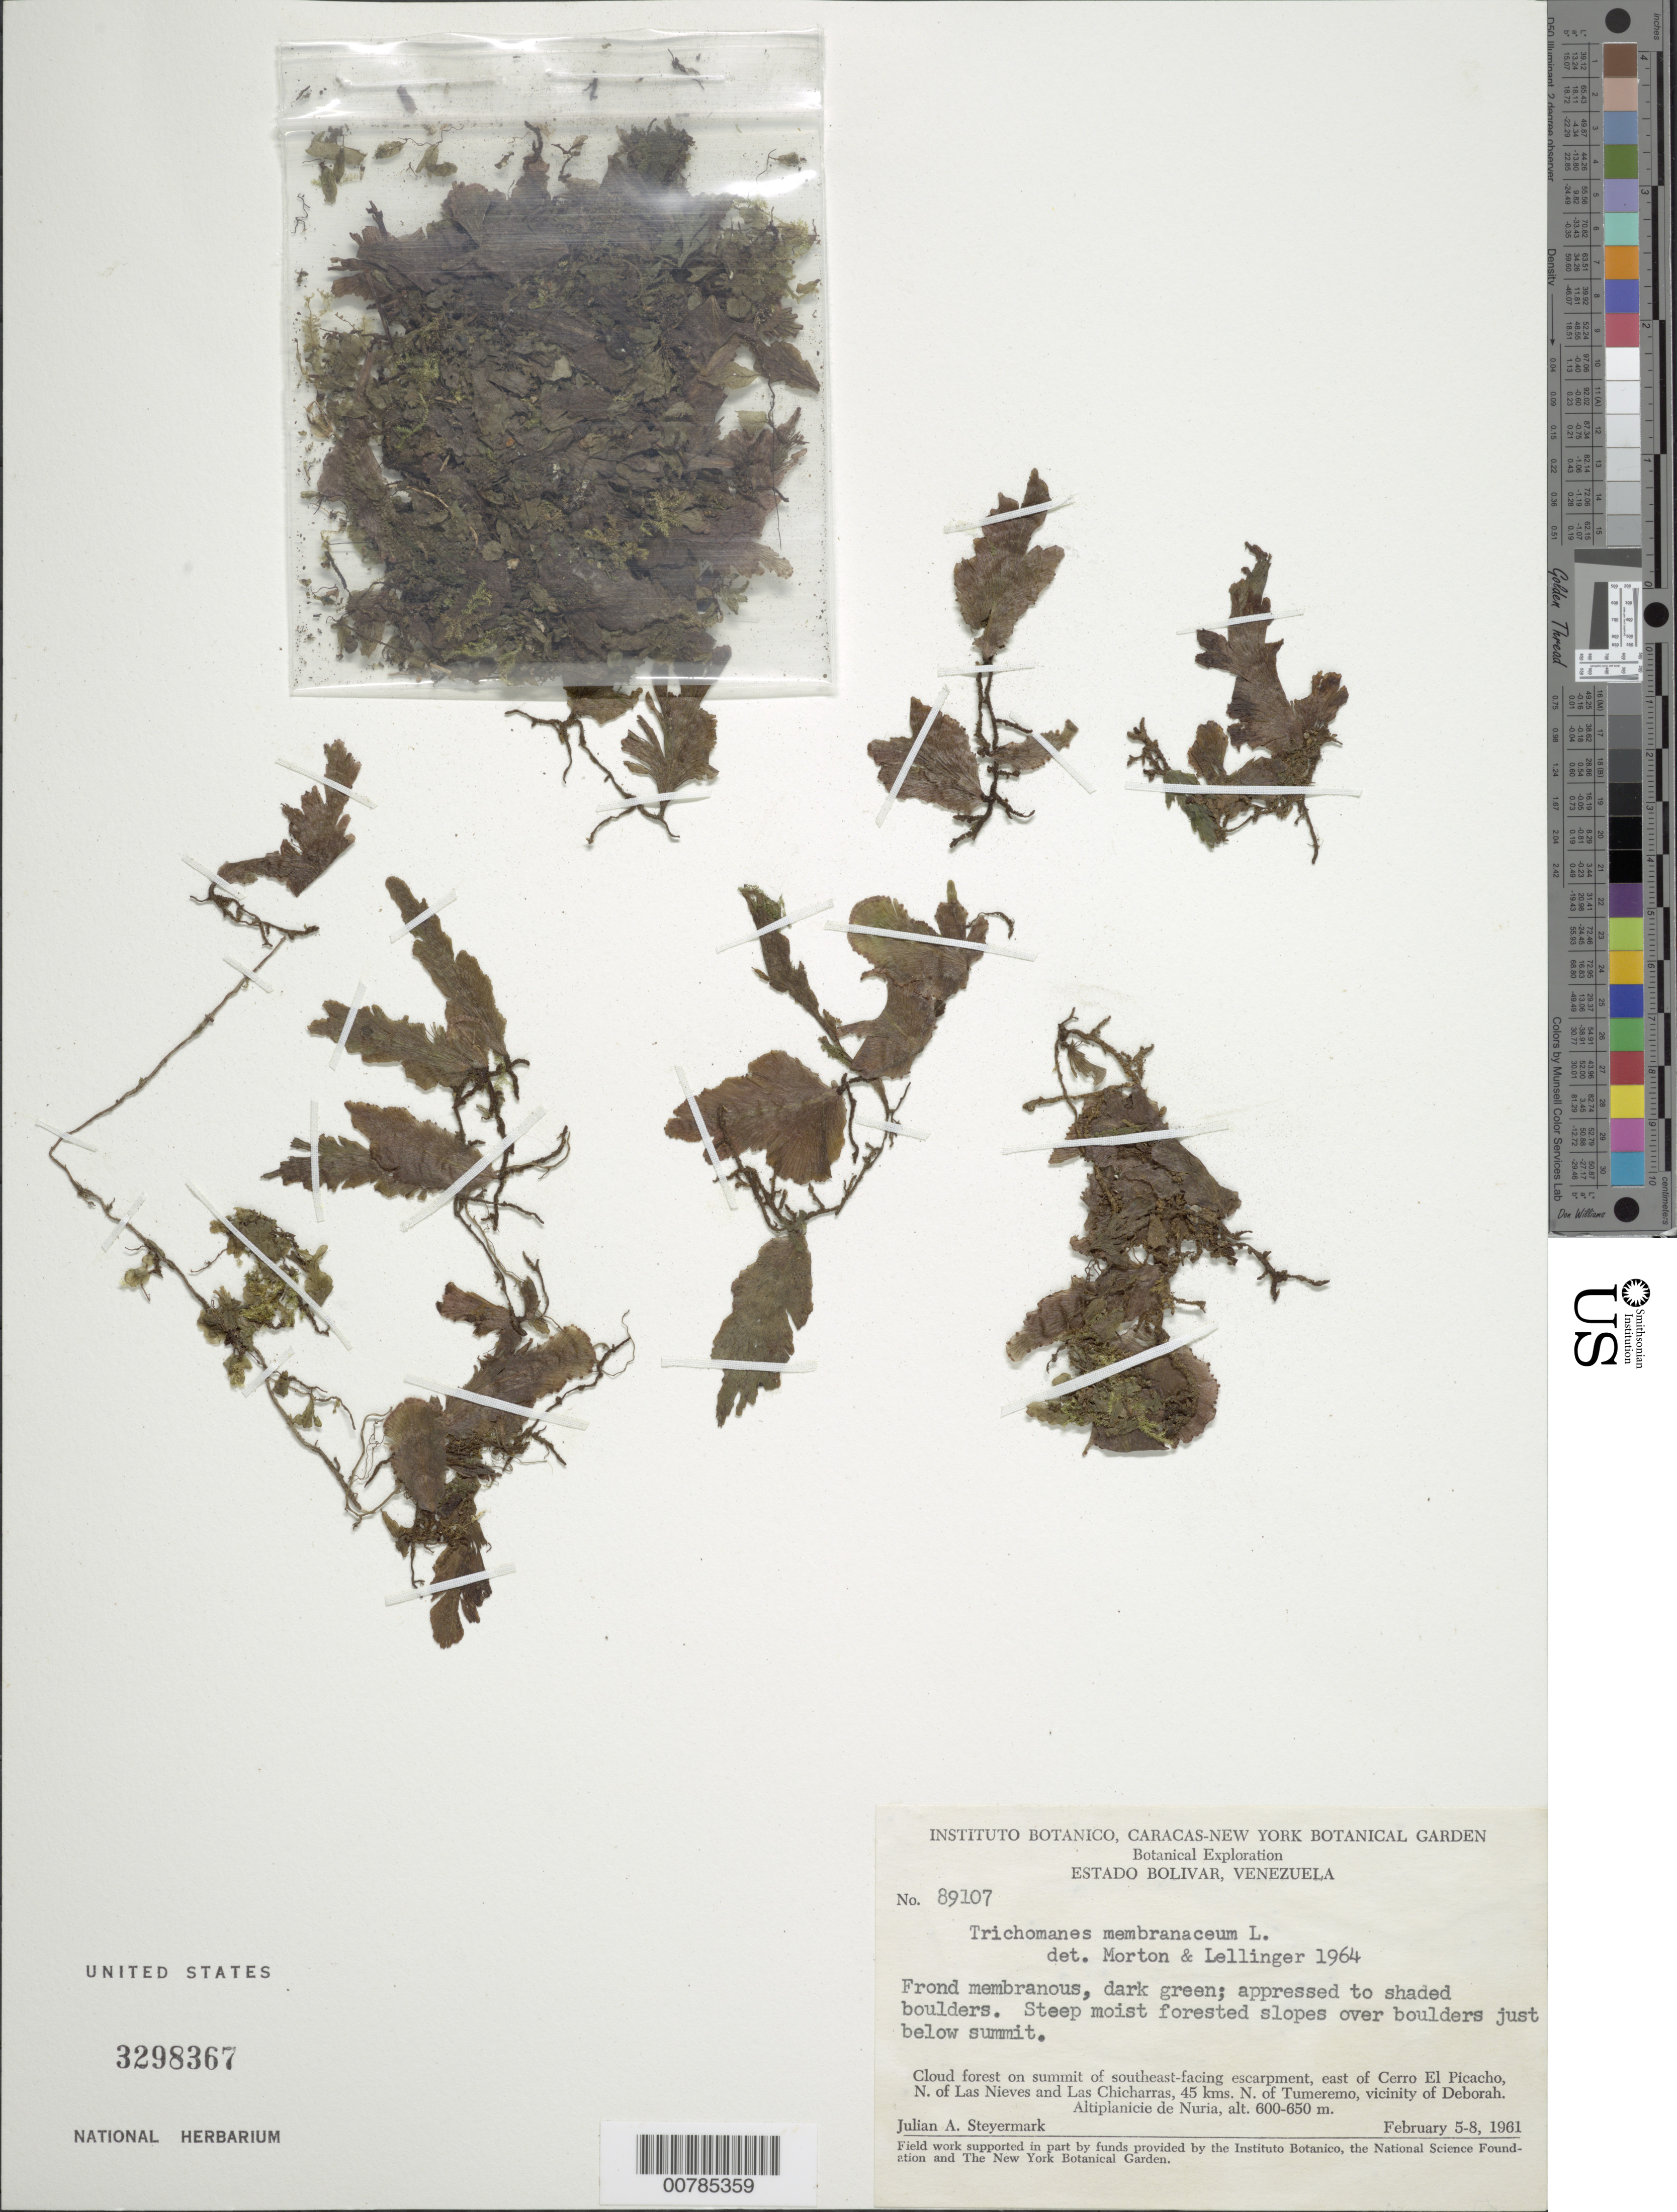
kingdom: Plantae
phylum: Tracheophyta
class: Polypodiopsida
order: Hymenophyllales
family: Hymenophyllaceae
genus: Didymoglossum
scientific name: Didymoglossum membranaceum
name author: (L.) Vareschi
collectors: J. Steyermark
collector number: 89107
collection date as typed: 5-Feb-61 to 8-Feb-61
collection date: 1961-02-05/1961-02-08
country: Venezuela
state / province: Bolívar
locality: Cerro El Picacho, N of Las Nieves & Las Chicharras, 45 km N of Tumeremo, vic of Deborah, Altiplanicie de Nuria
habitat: Steep moist forested slopes over boulders just below summit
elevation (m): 600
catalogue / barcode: US 3298367